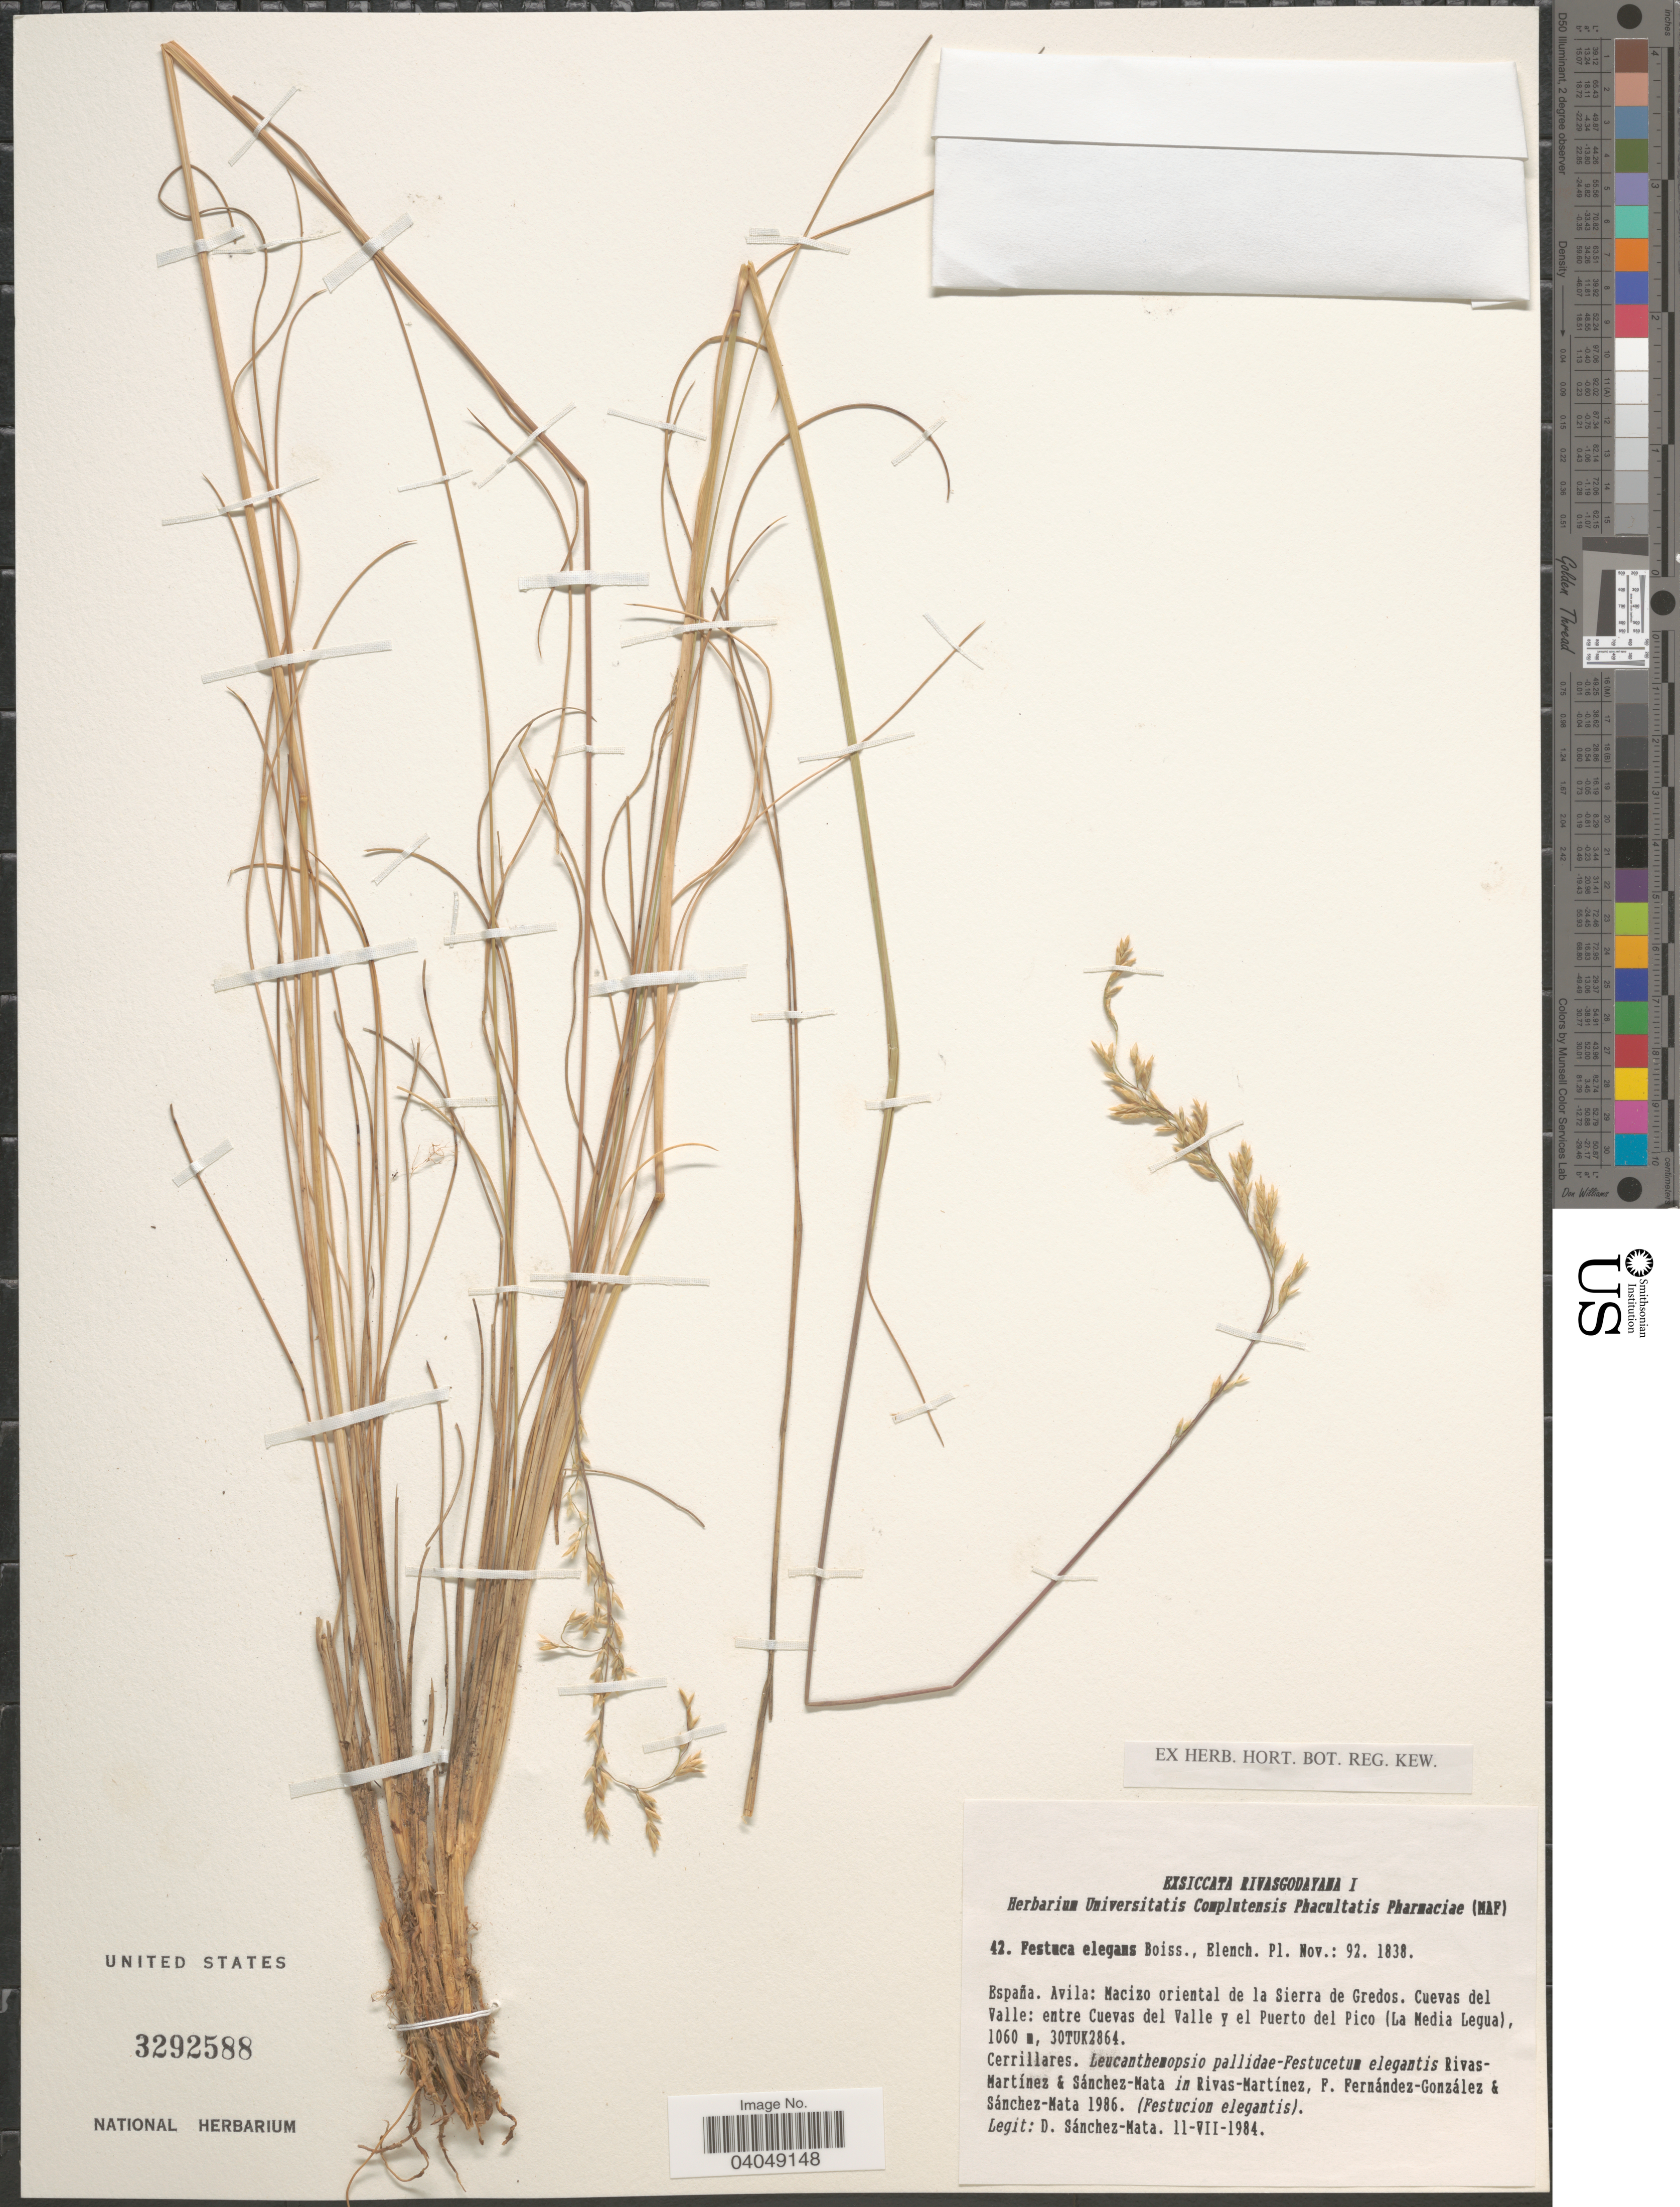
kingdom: Plantae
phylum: Tracheophyta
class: Liliopsida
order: Poales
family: Poaceae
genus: Festuca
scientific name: Festuca elegans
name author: Boiss.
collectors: D. P. Sánchez Mata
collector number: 42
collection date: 1984-07-11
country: Spain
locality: España. Avila: Macizo oriental de la Sierra de Gredos. Cuevas del Valle: entre Cuevas del Valle y el Puerto del Pico (La Media Legua), 30TUK2864.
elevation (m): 1060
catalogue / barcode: US 3292588